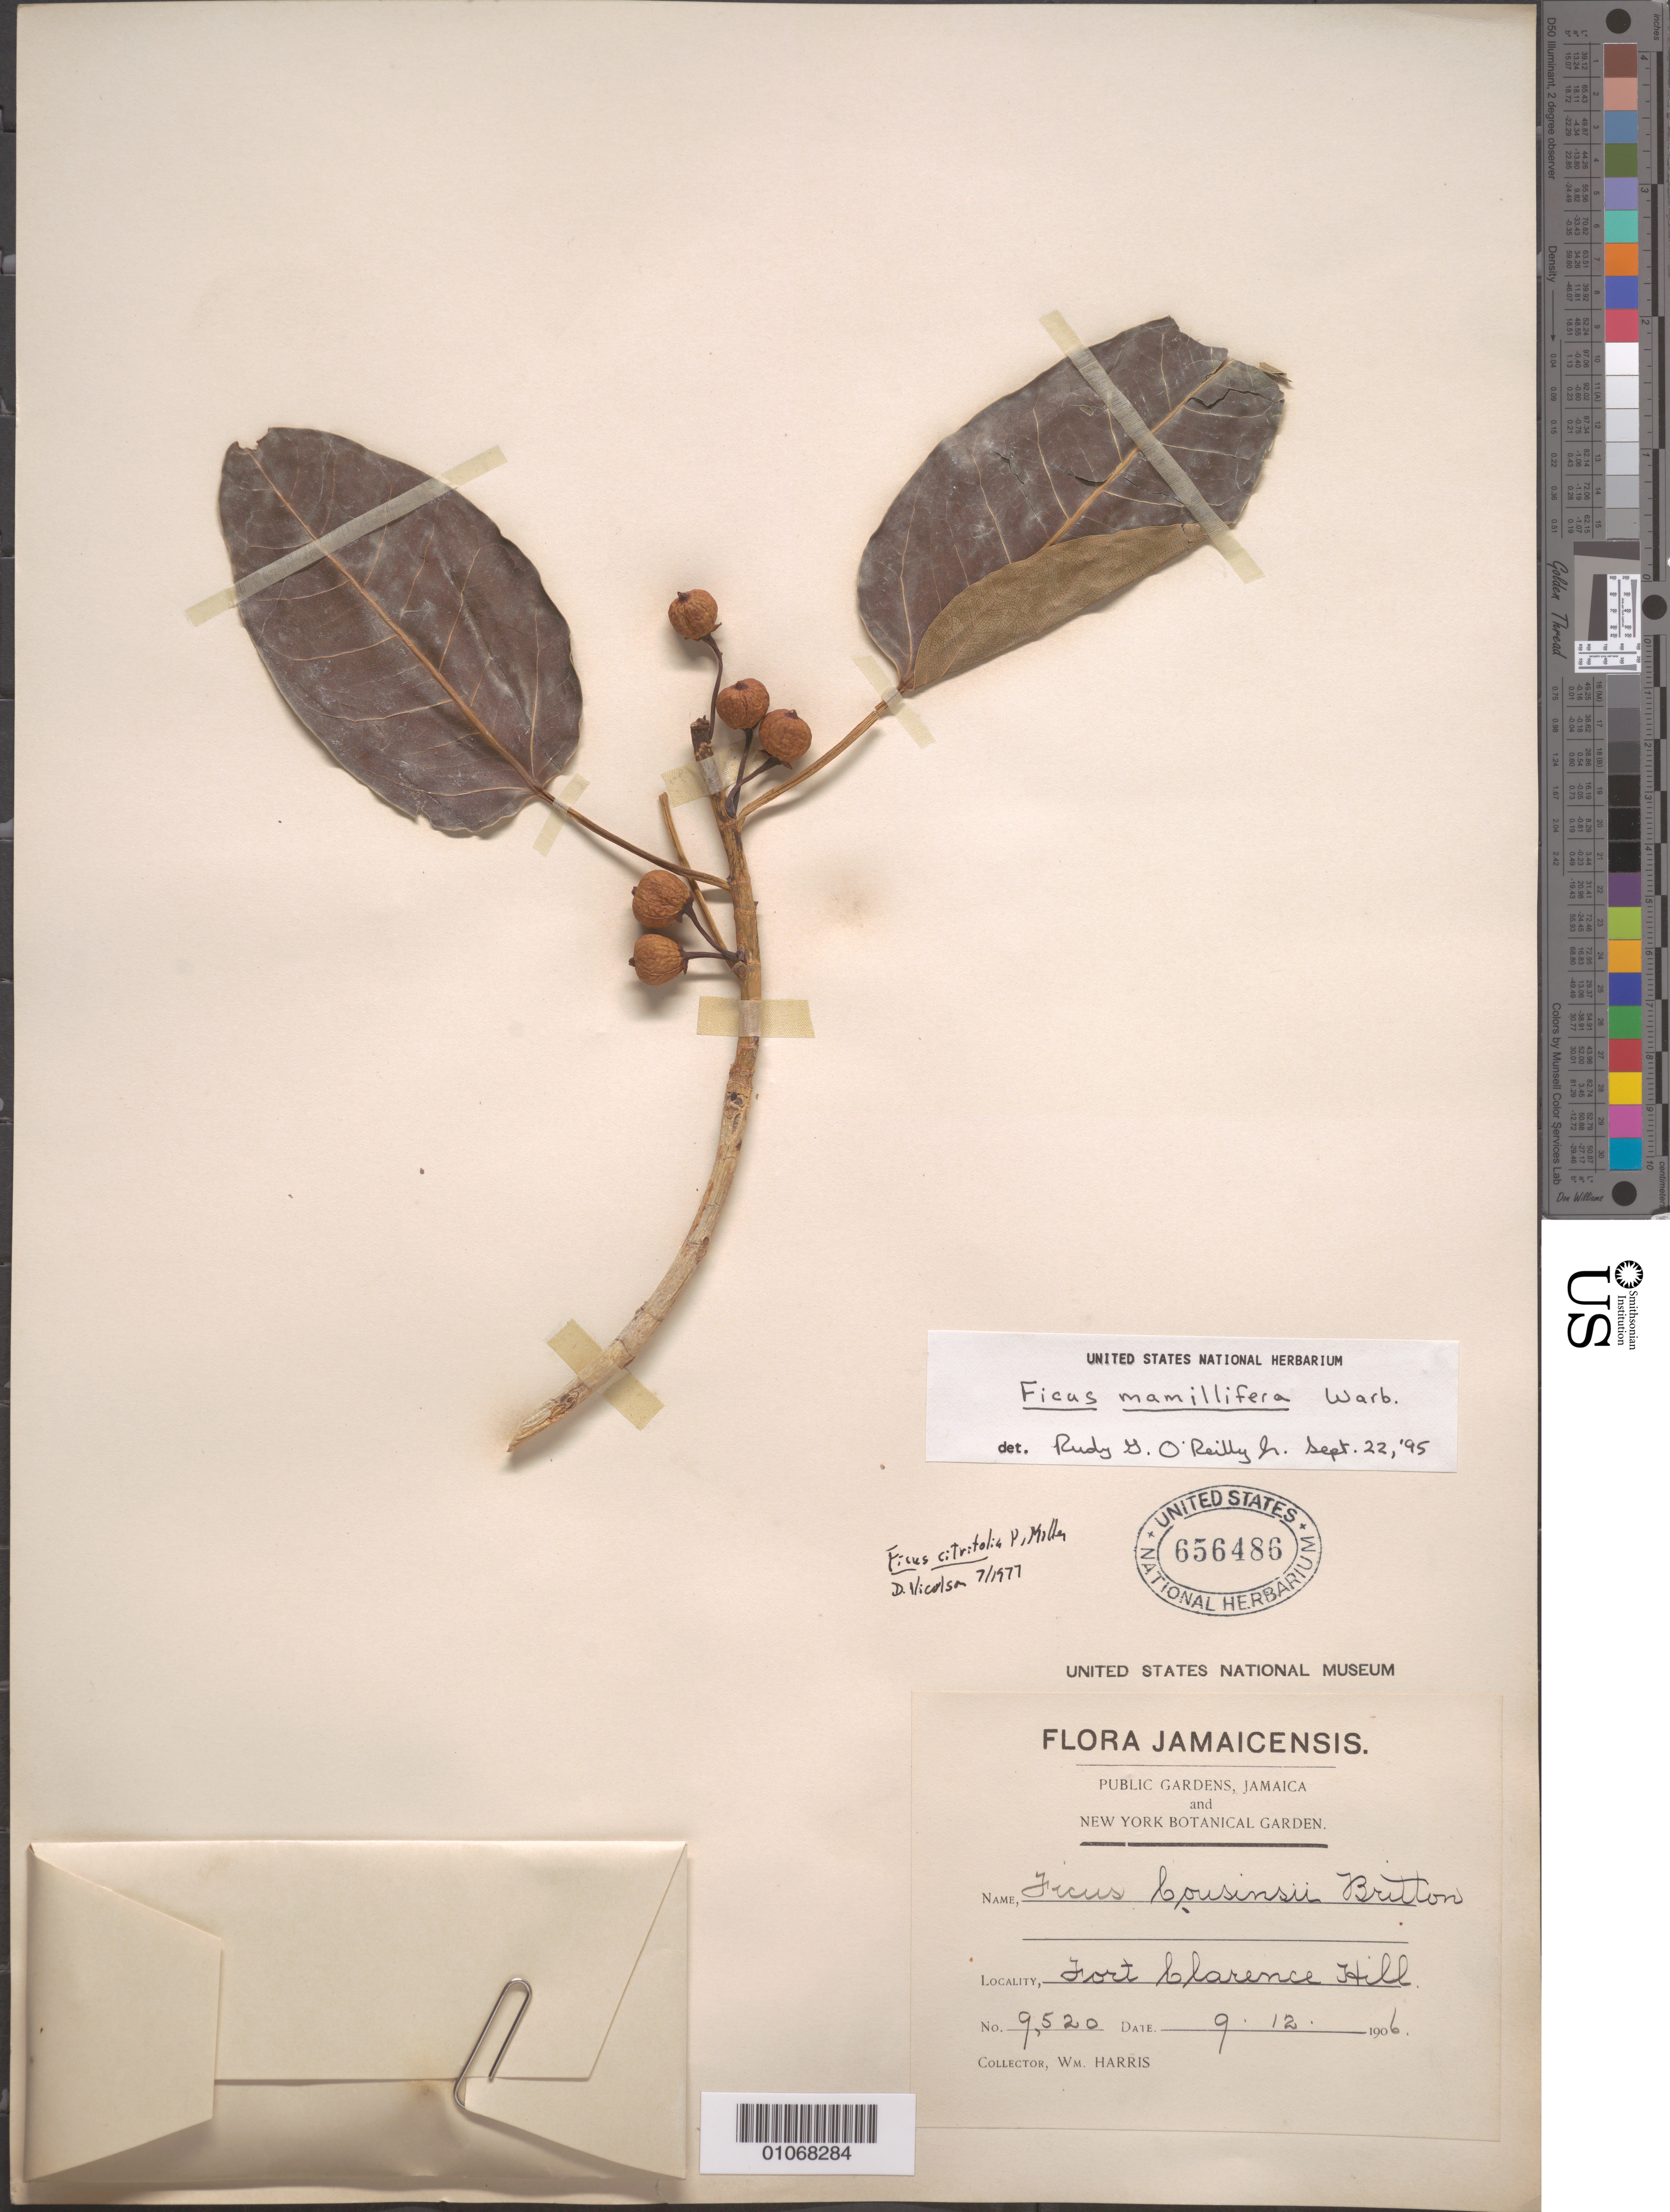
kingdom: Plantae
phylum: Tracheophyta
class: Magnoliopsida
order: Rosales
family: Moraceae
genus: Ficus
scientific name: Ficus mamillifera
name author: Warb.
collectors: W. Harris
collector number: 9520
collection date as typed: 09 Dec 1906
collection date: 1906-12-09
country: Jamaica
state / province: Kingston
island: Jamaica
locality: Fort Clarence Hill.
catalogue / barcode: US 656486